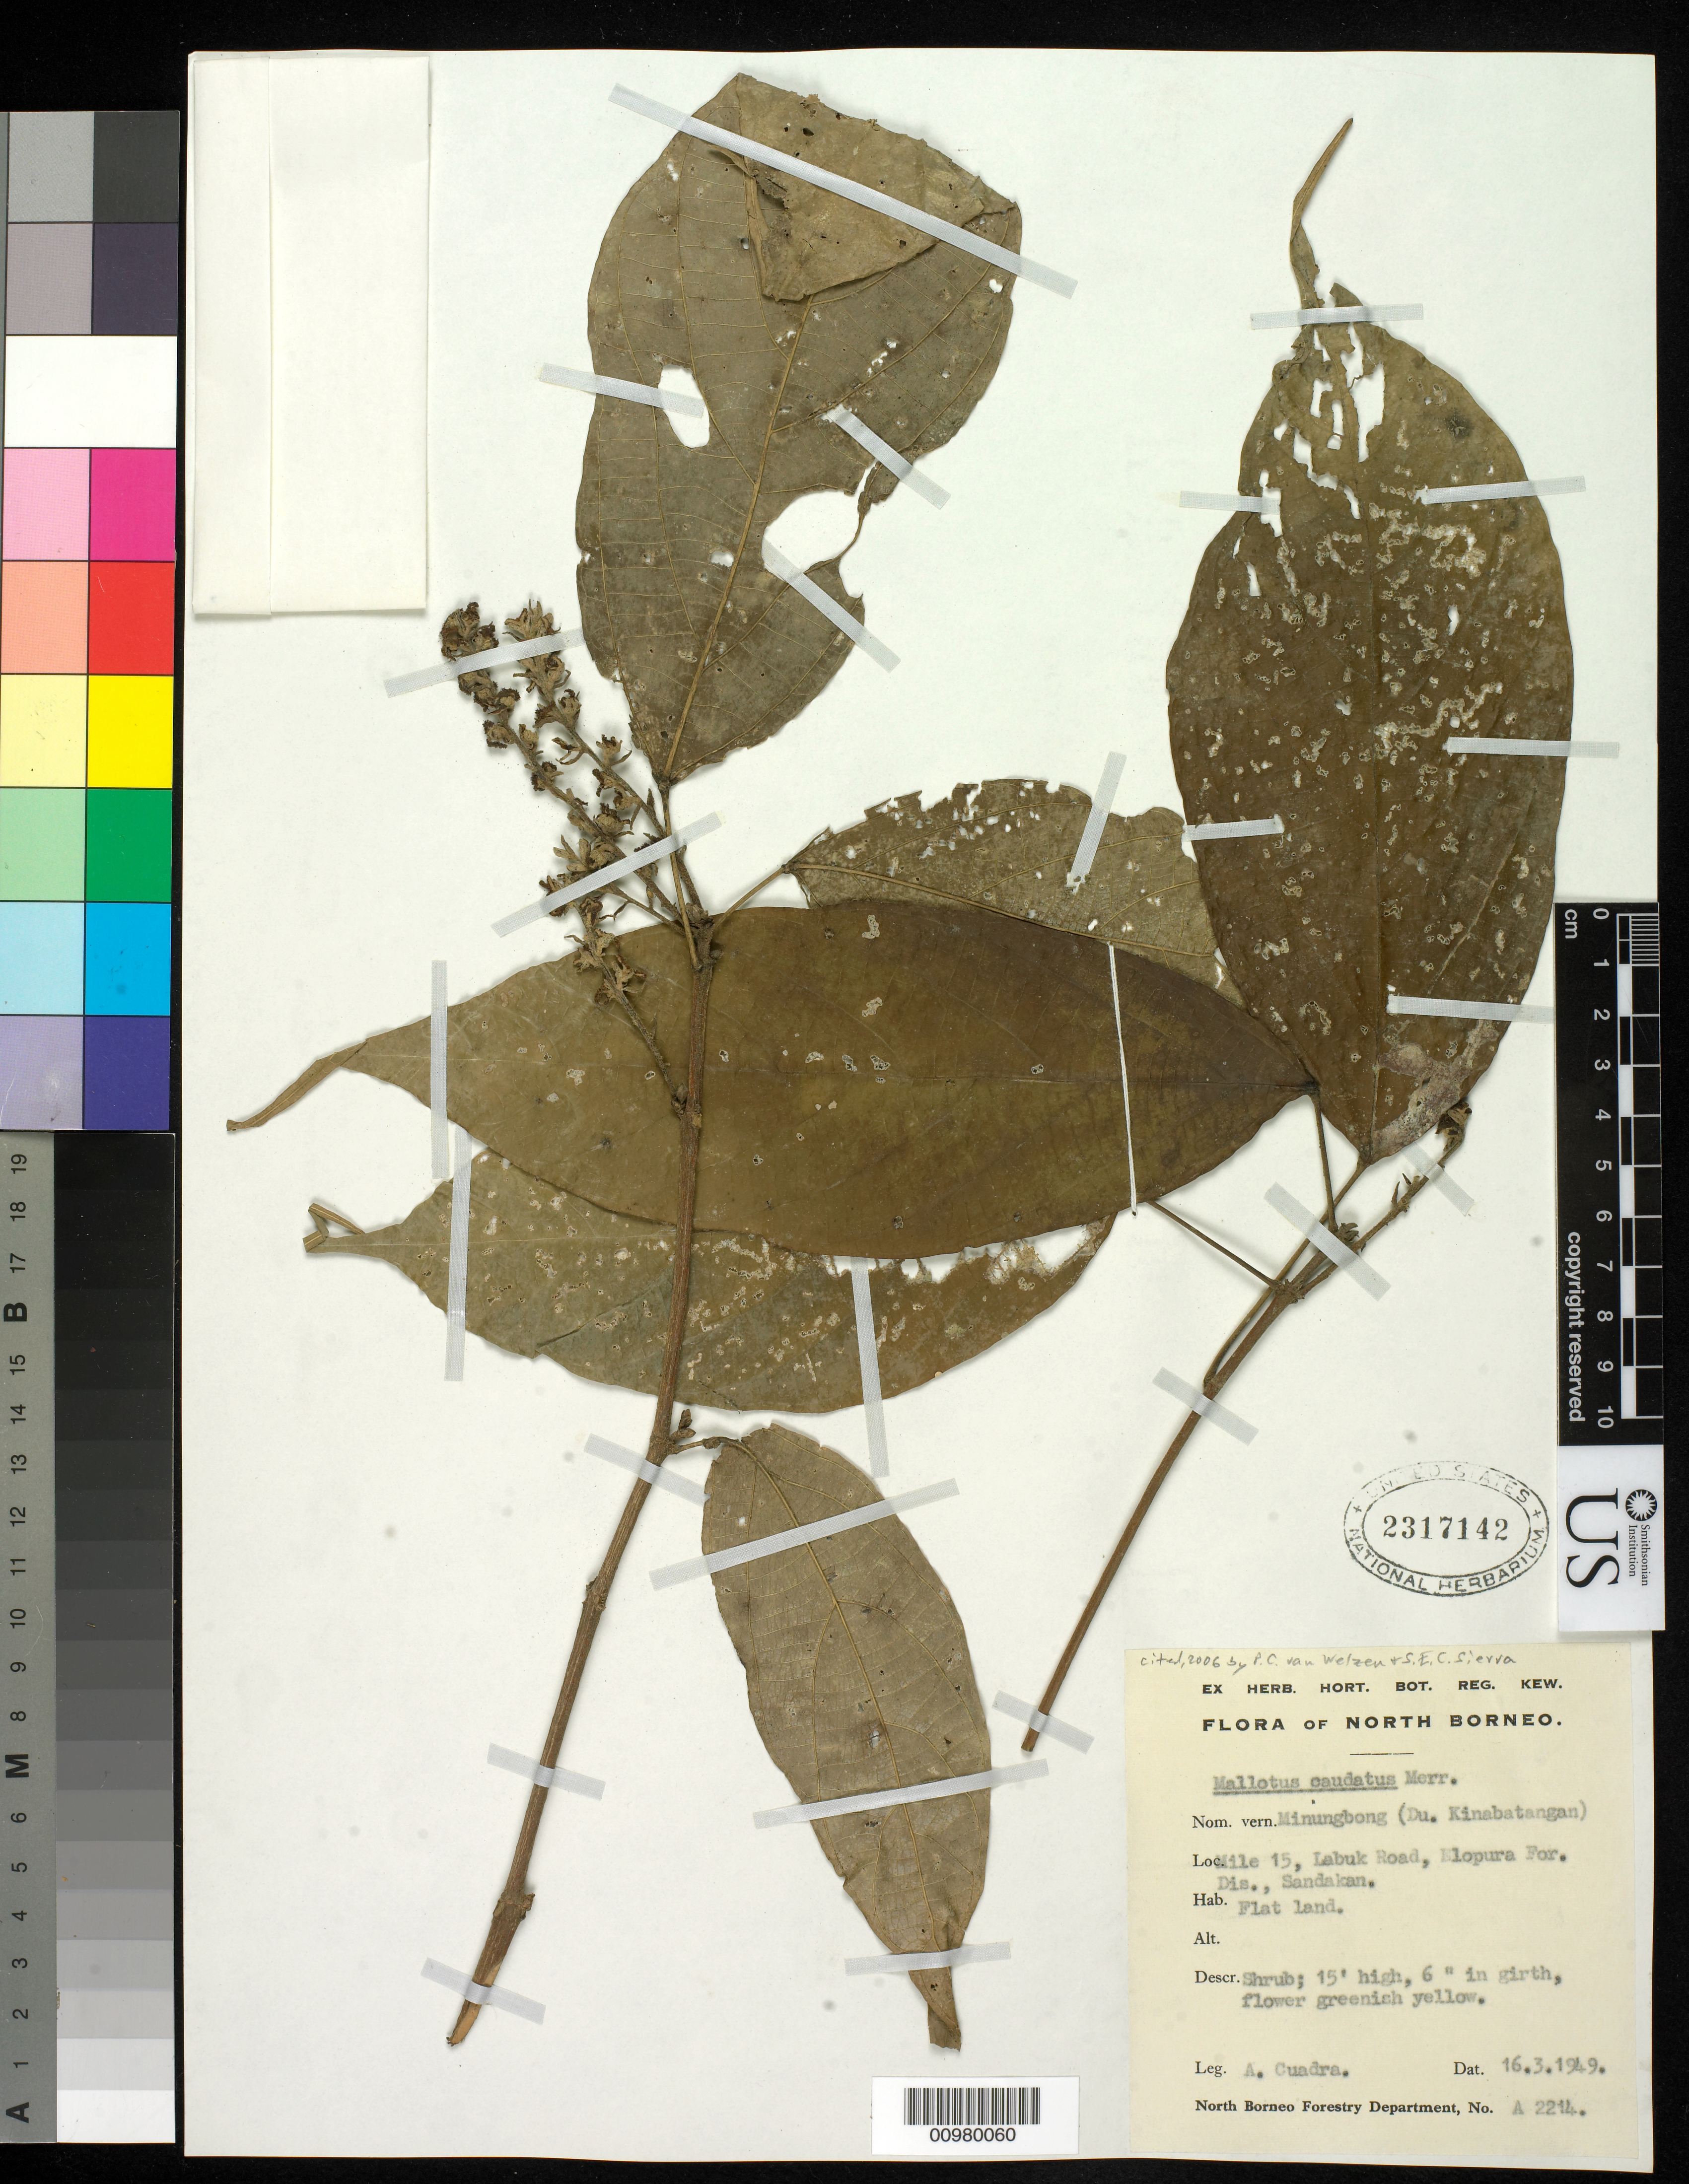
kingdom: Plantae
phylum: Tracheophyta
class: Magnoliopsida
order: Malpighiales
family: Euphorbiaceae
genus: Mallotus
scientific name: Mallotus caudatus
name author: Merr.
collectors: A. Cuadra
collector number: A 2214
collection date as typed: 16 Mar 1949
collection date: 1949-03-16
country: Malaysia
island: Borneo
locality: Mile 15, Labuk Road, Elopura For. Dis., Sandakan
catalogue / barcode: US 2317142